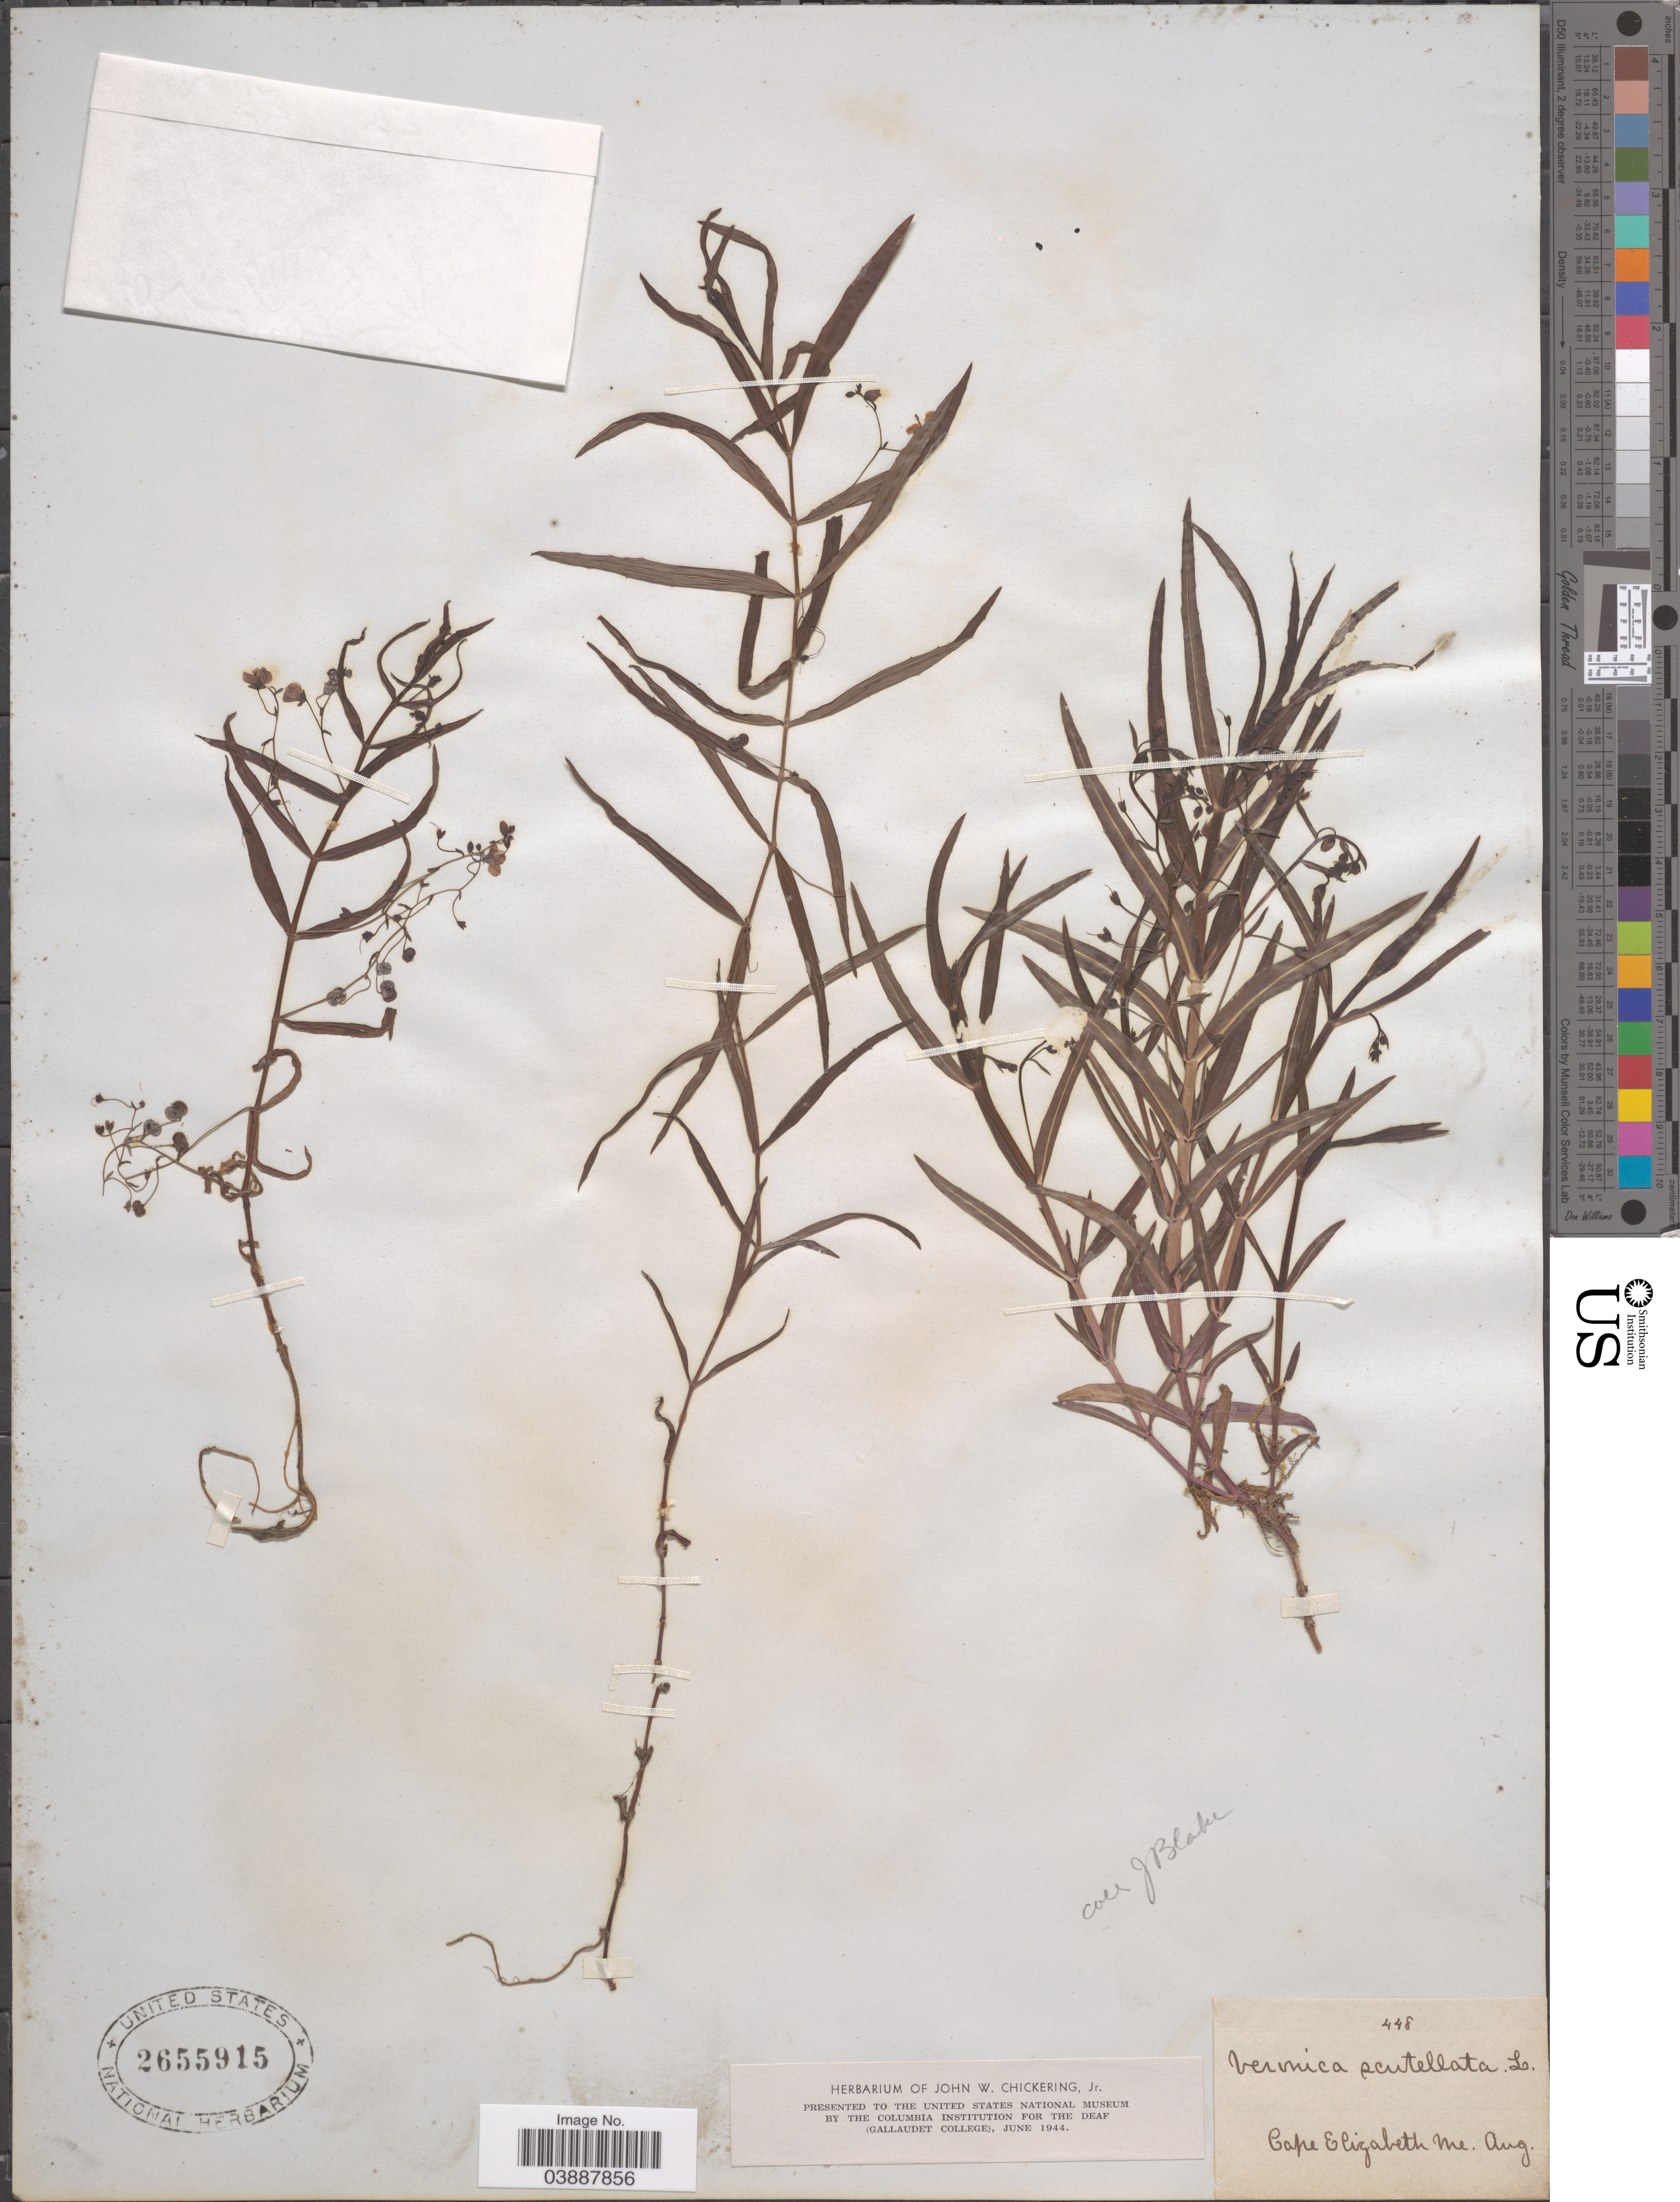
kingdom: Plantae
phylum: Tracheophyta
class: Magnoliopsida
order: Lamiales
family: Plantaginaceae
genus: Veronica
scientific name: Veronica scutellata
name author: L.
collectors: J. Blake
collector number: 448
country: United States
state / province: Maine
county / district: Cumberland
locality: Cape Elizabeth Mt.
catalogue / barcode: US 2655915